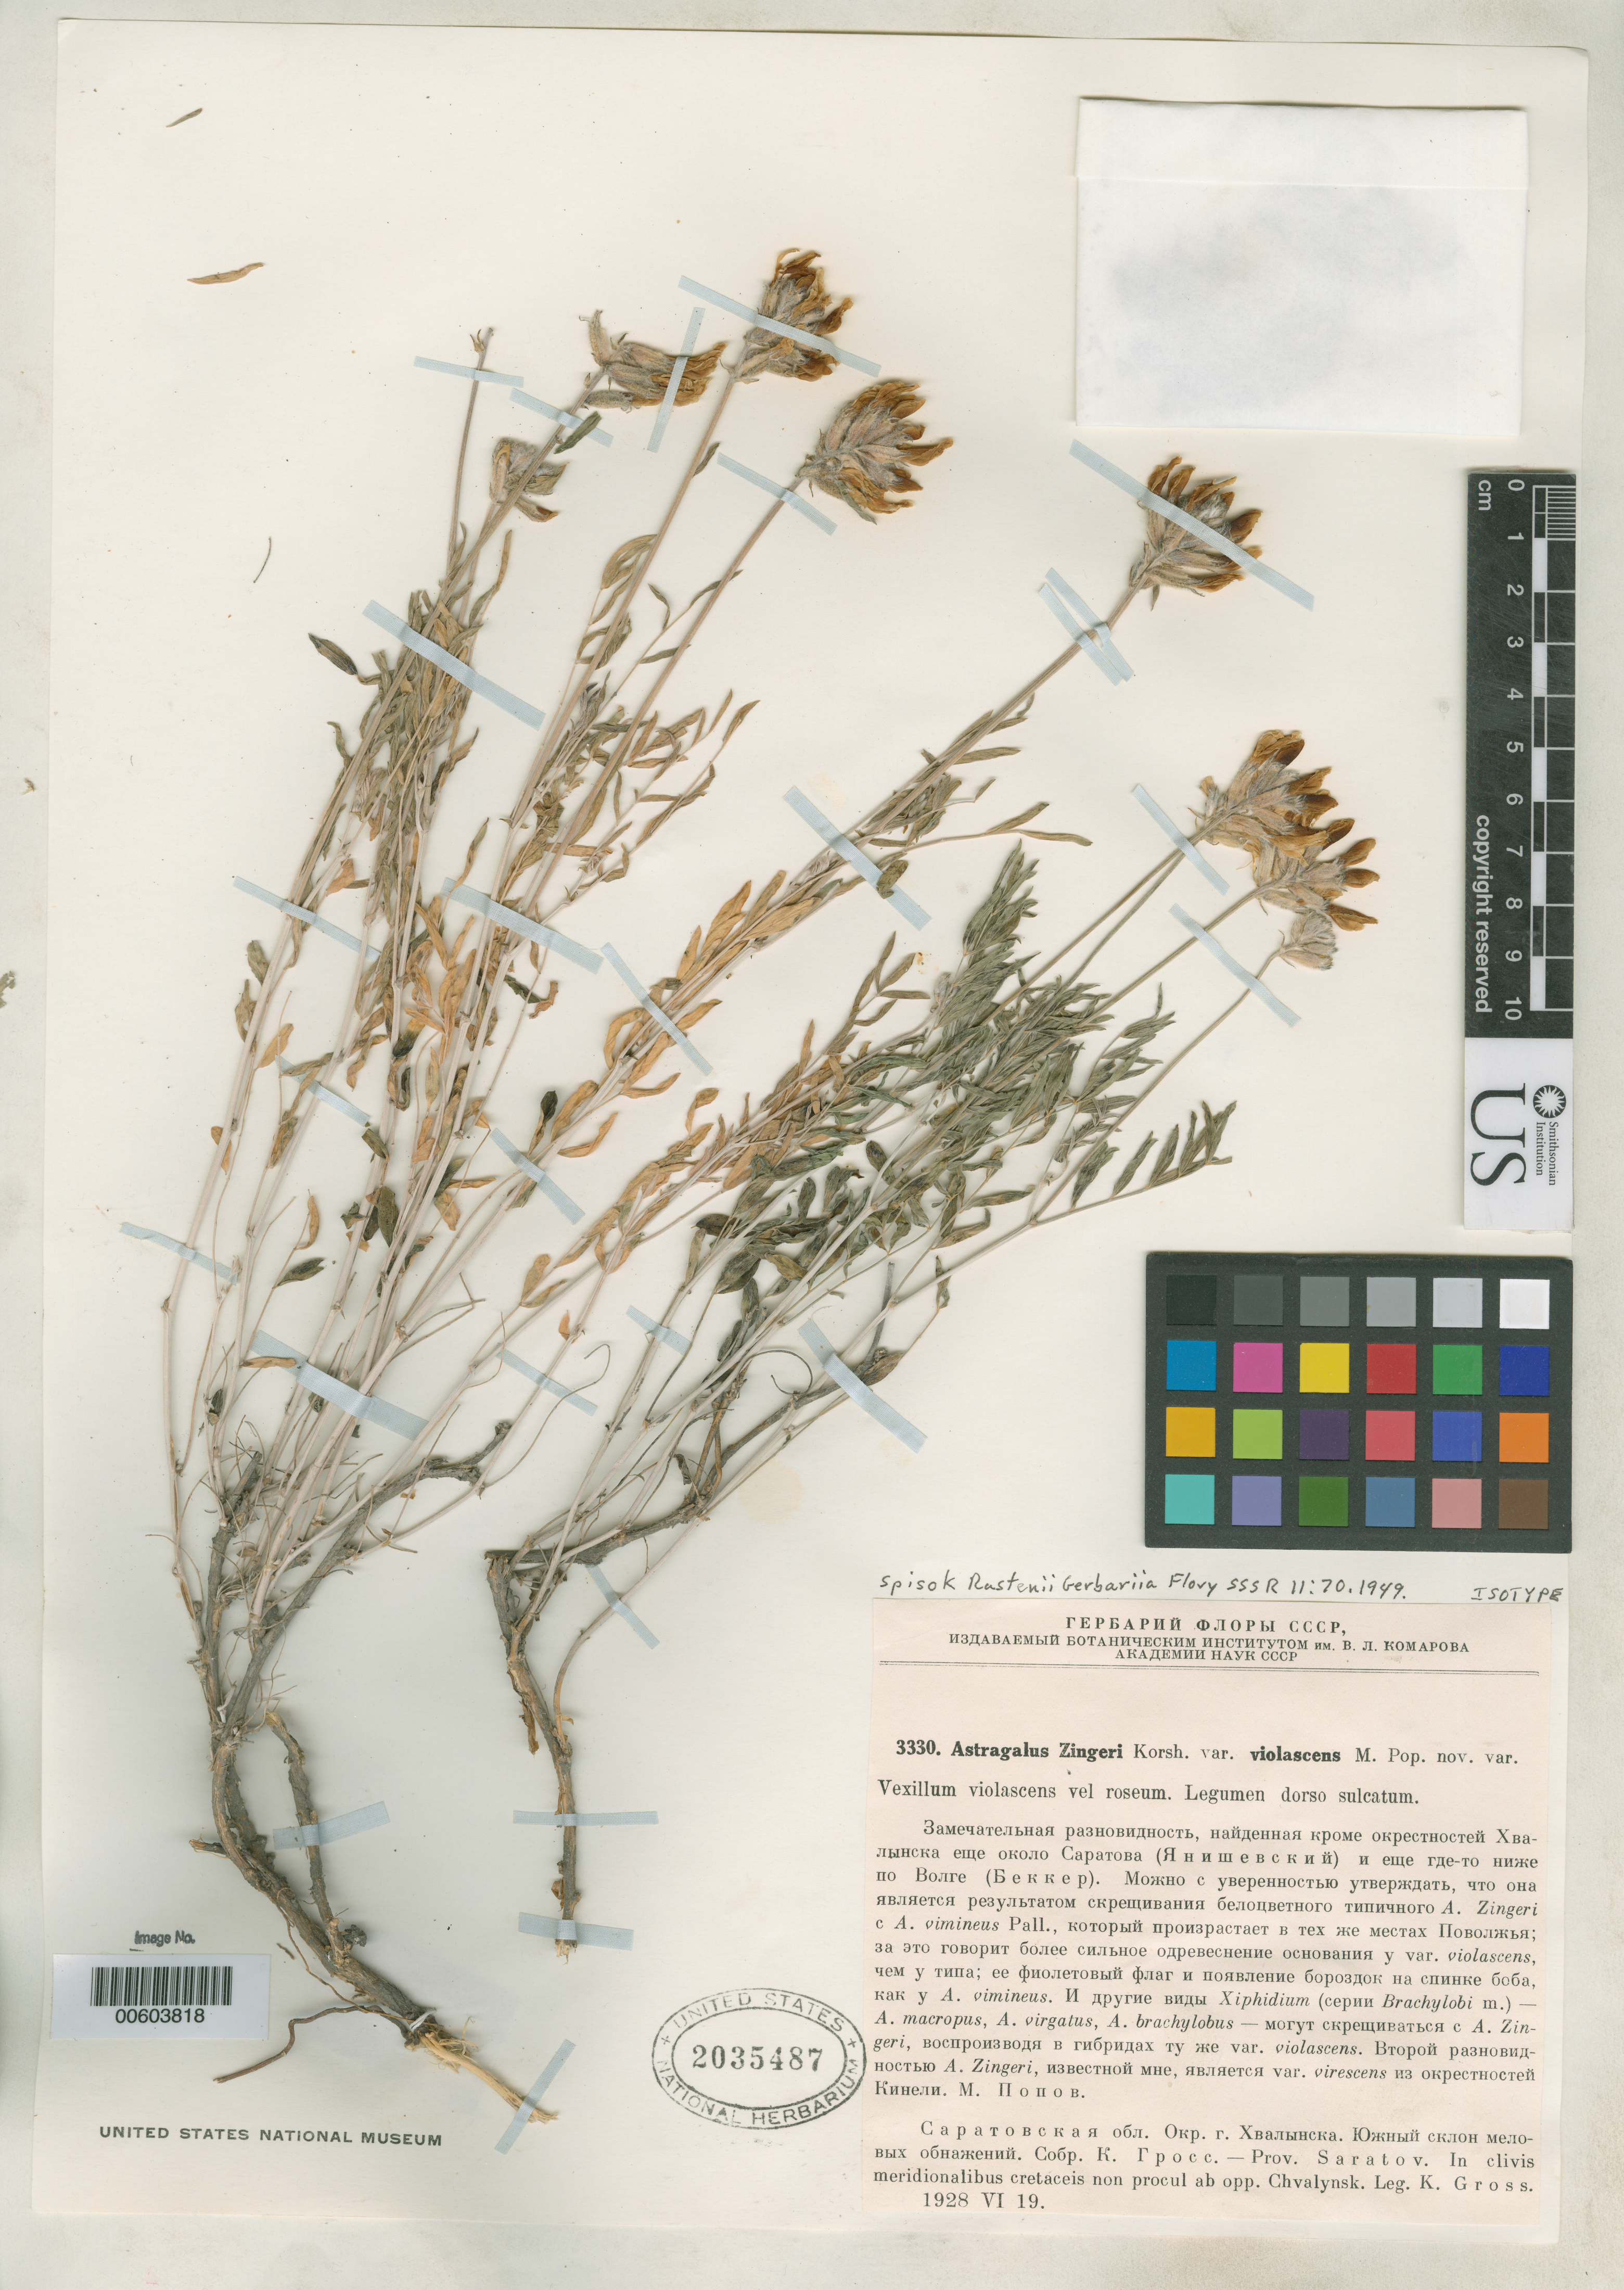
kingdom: Plantae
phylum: Tracheophyta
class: Magnoliopsida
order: Fabales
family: Fabaceae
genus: Astragalus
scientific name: Astragalus zingeri var. violascens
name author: Popov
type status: Isotype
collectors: K. Gross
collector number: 3330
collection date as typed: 19 Jun 1928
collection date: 1928-06-19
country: Russian Federation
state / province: Saratov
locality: In clivis meridionalibus Cretaceis Non Procul ab Opp. Chvalynsk.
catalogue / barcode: US 2035487